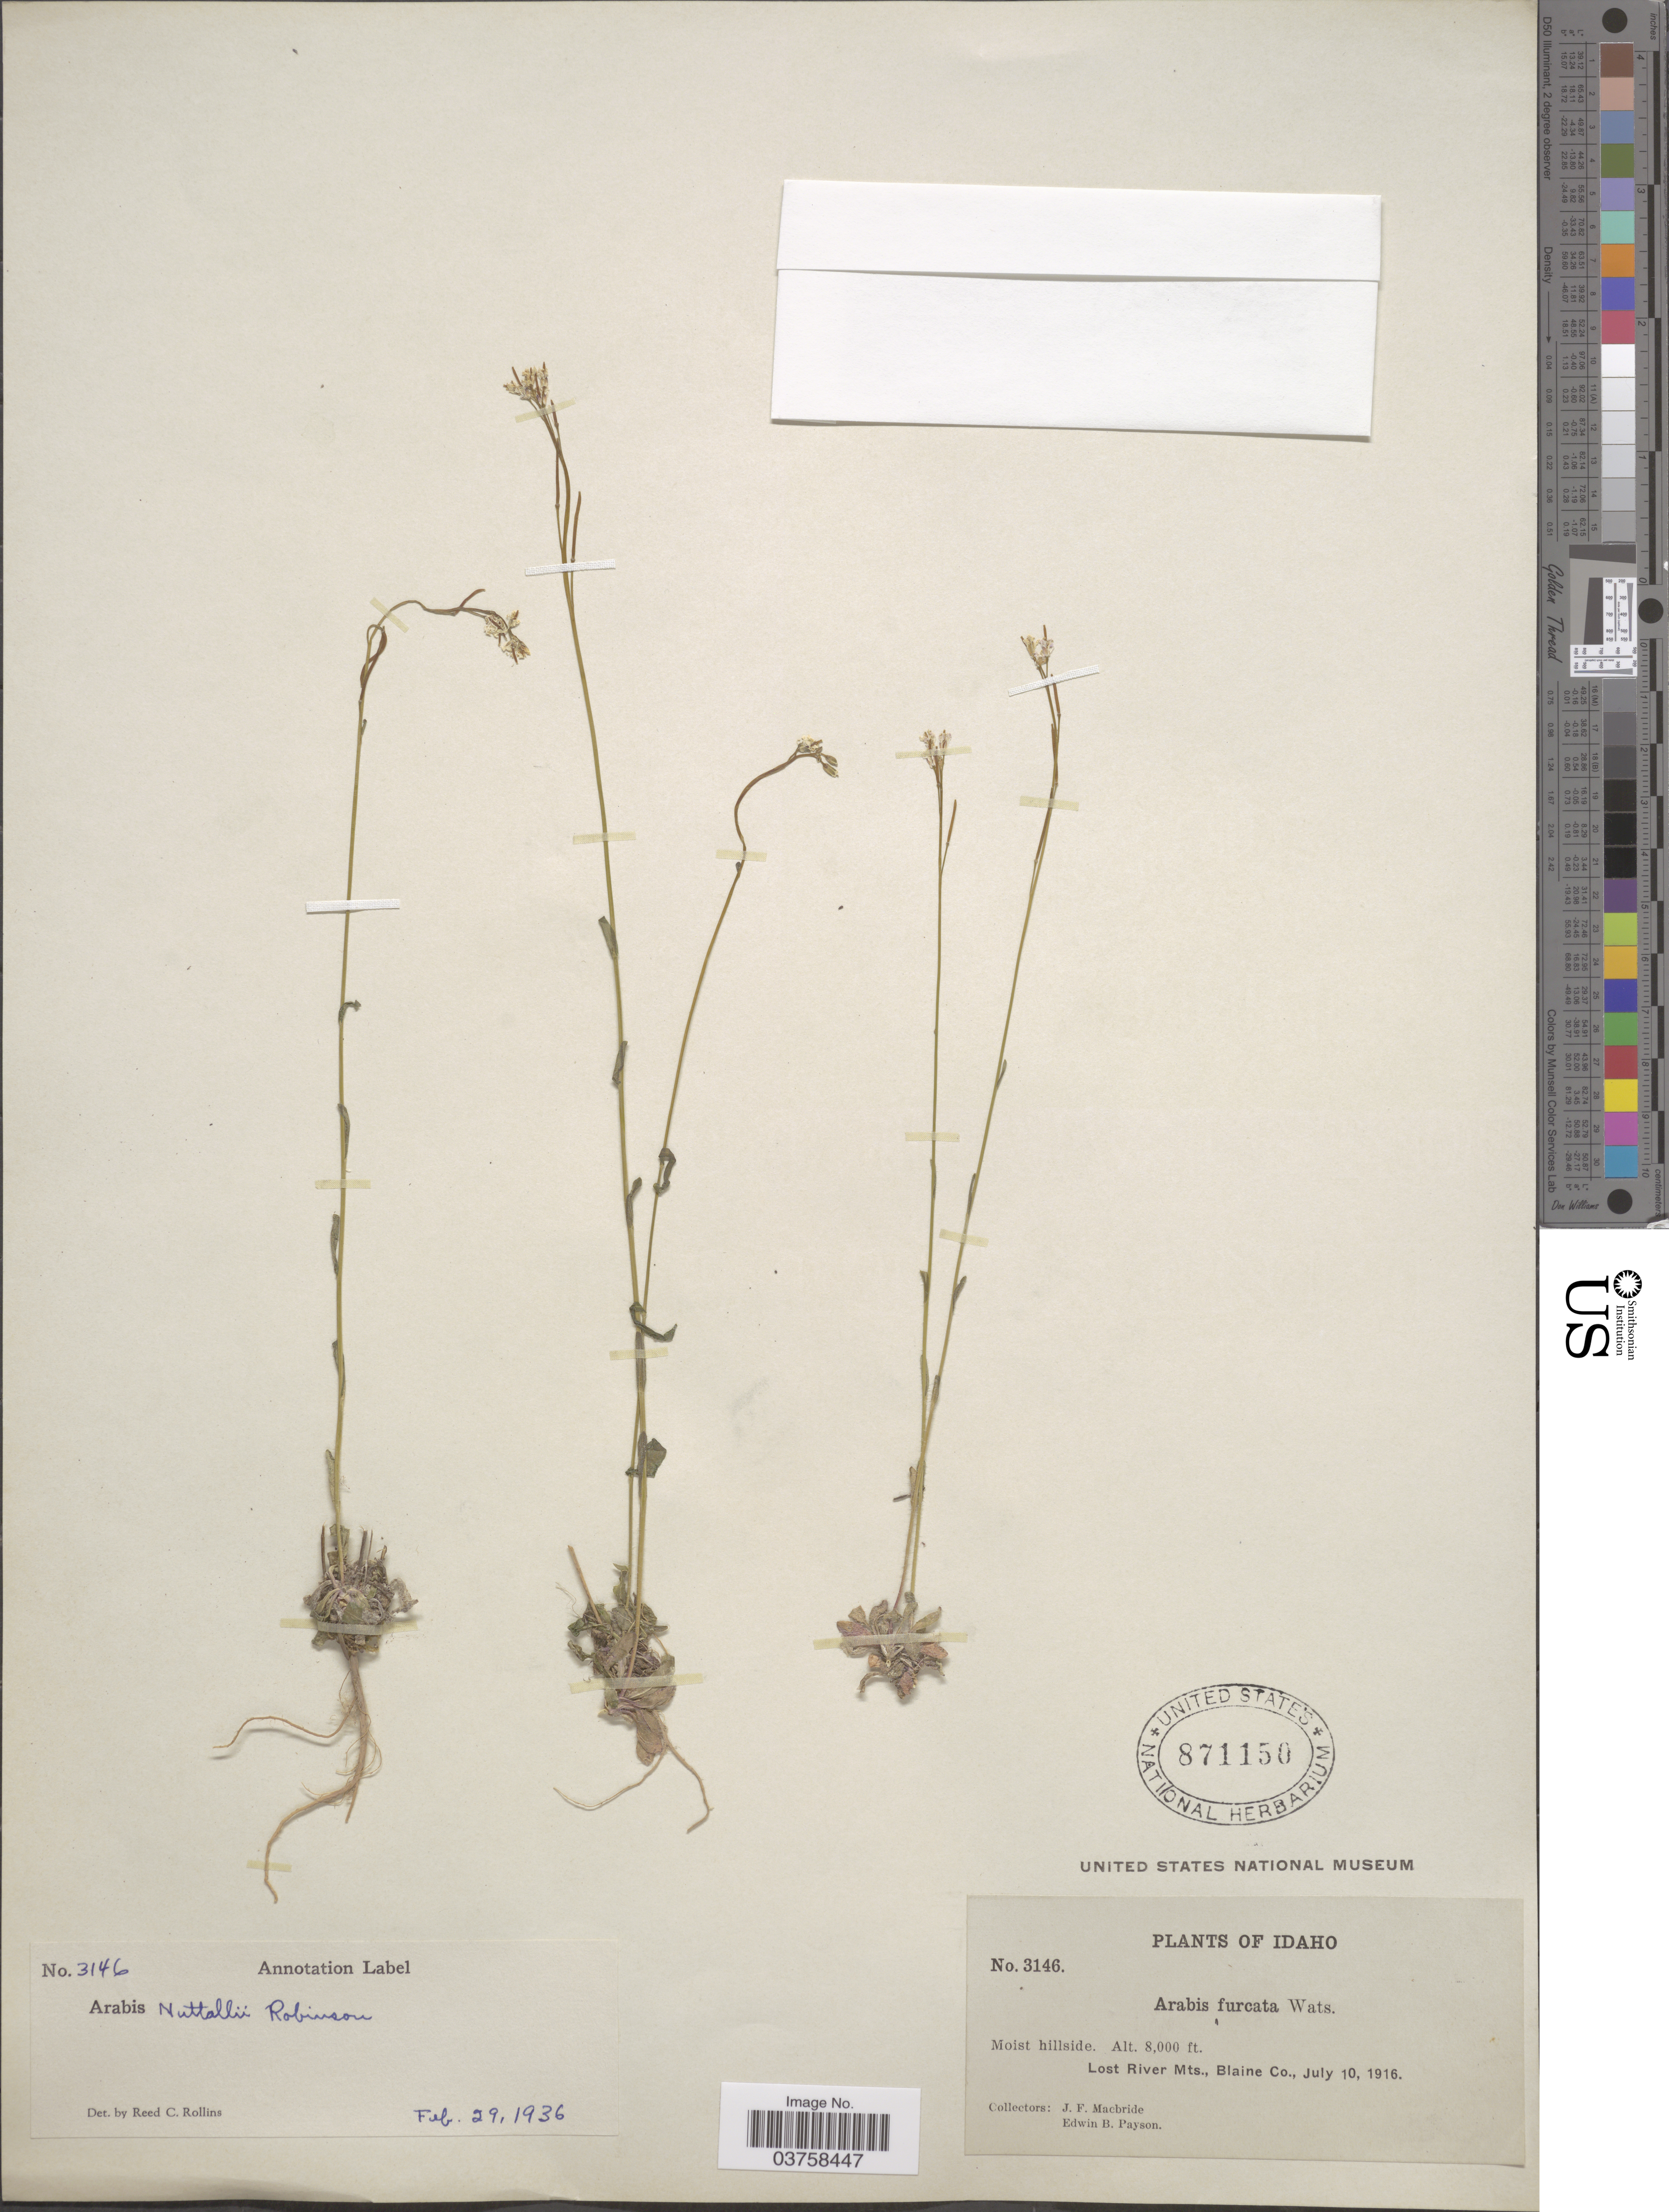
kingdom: Plantae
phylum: Tracheophyta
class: Magnoliopsida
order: Brassicales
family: Brassicaceae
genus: Arabis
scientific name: Arabis nuttallii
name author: B.L. Rob.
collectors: J. F. Macbride & E. B. Payson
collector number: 3146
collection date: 1916-07-10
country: United States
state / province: Idaho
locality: Lost River Mts., Blaine Co.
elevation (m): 2438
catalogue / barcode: US 871150